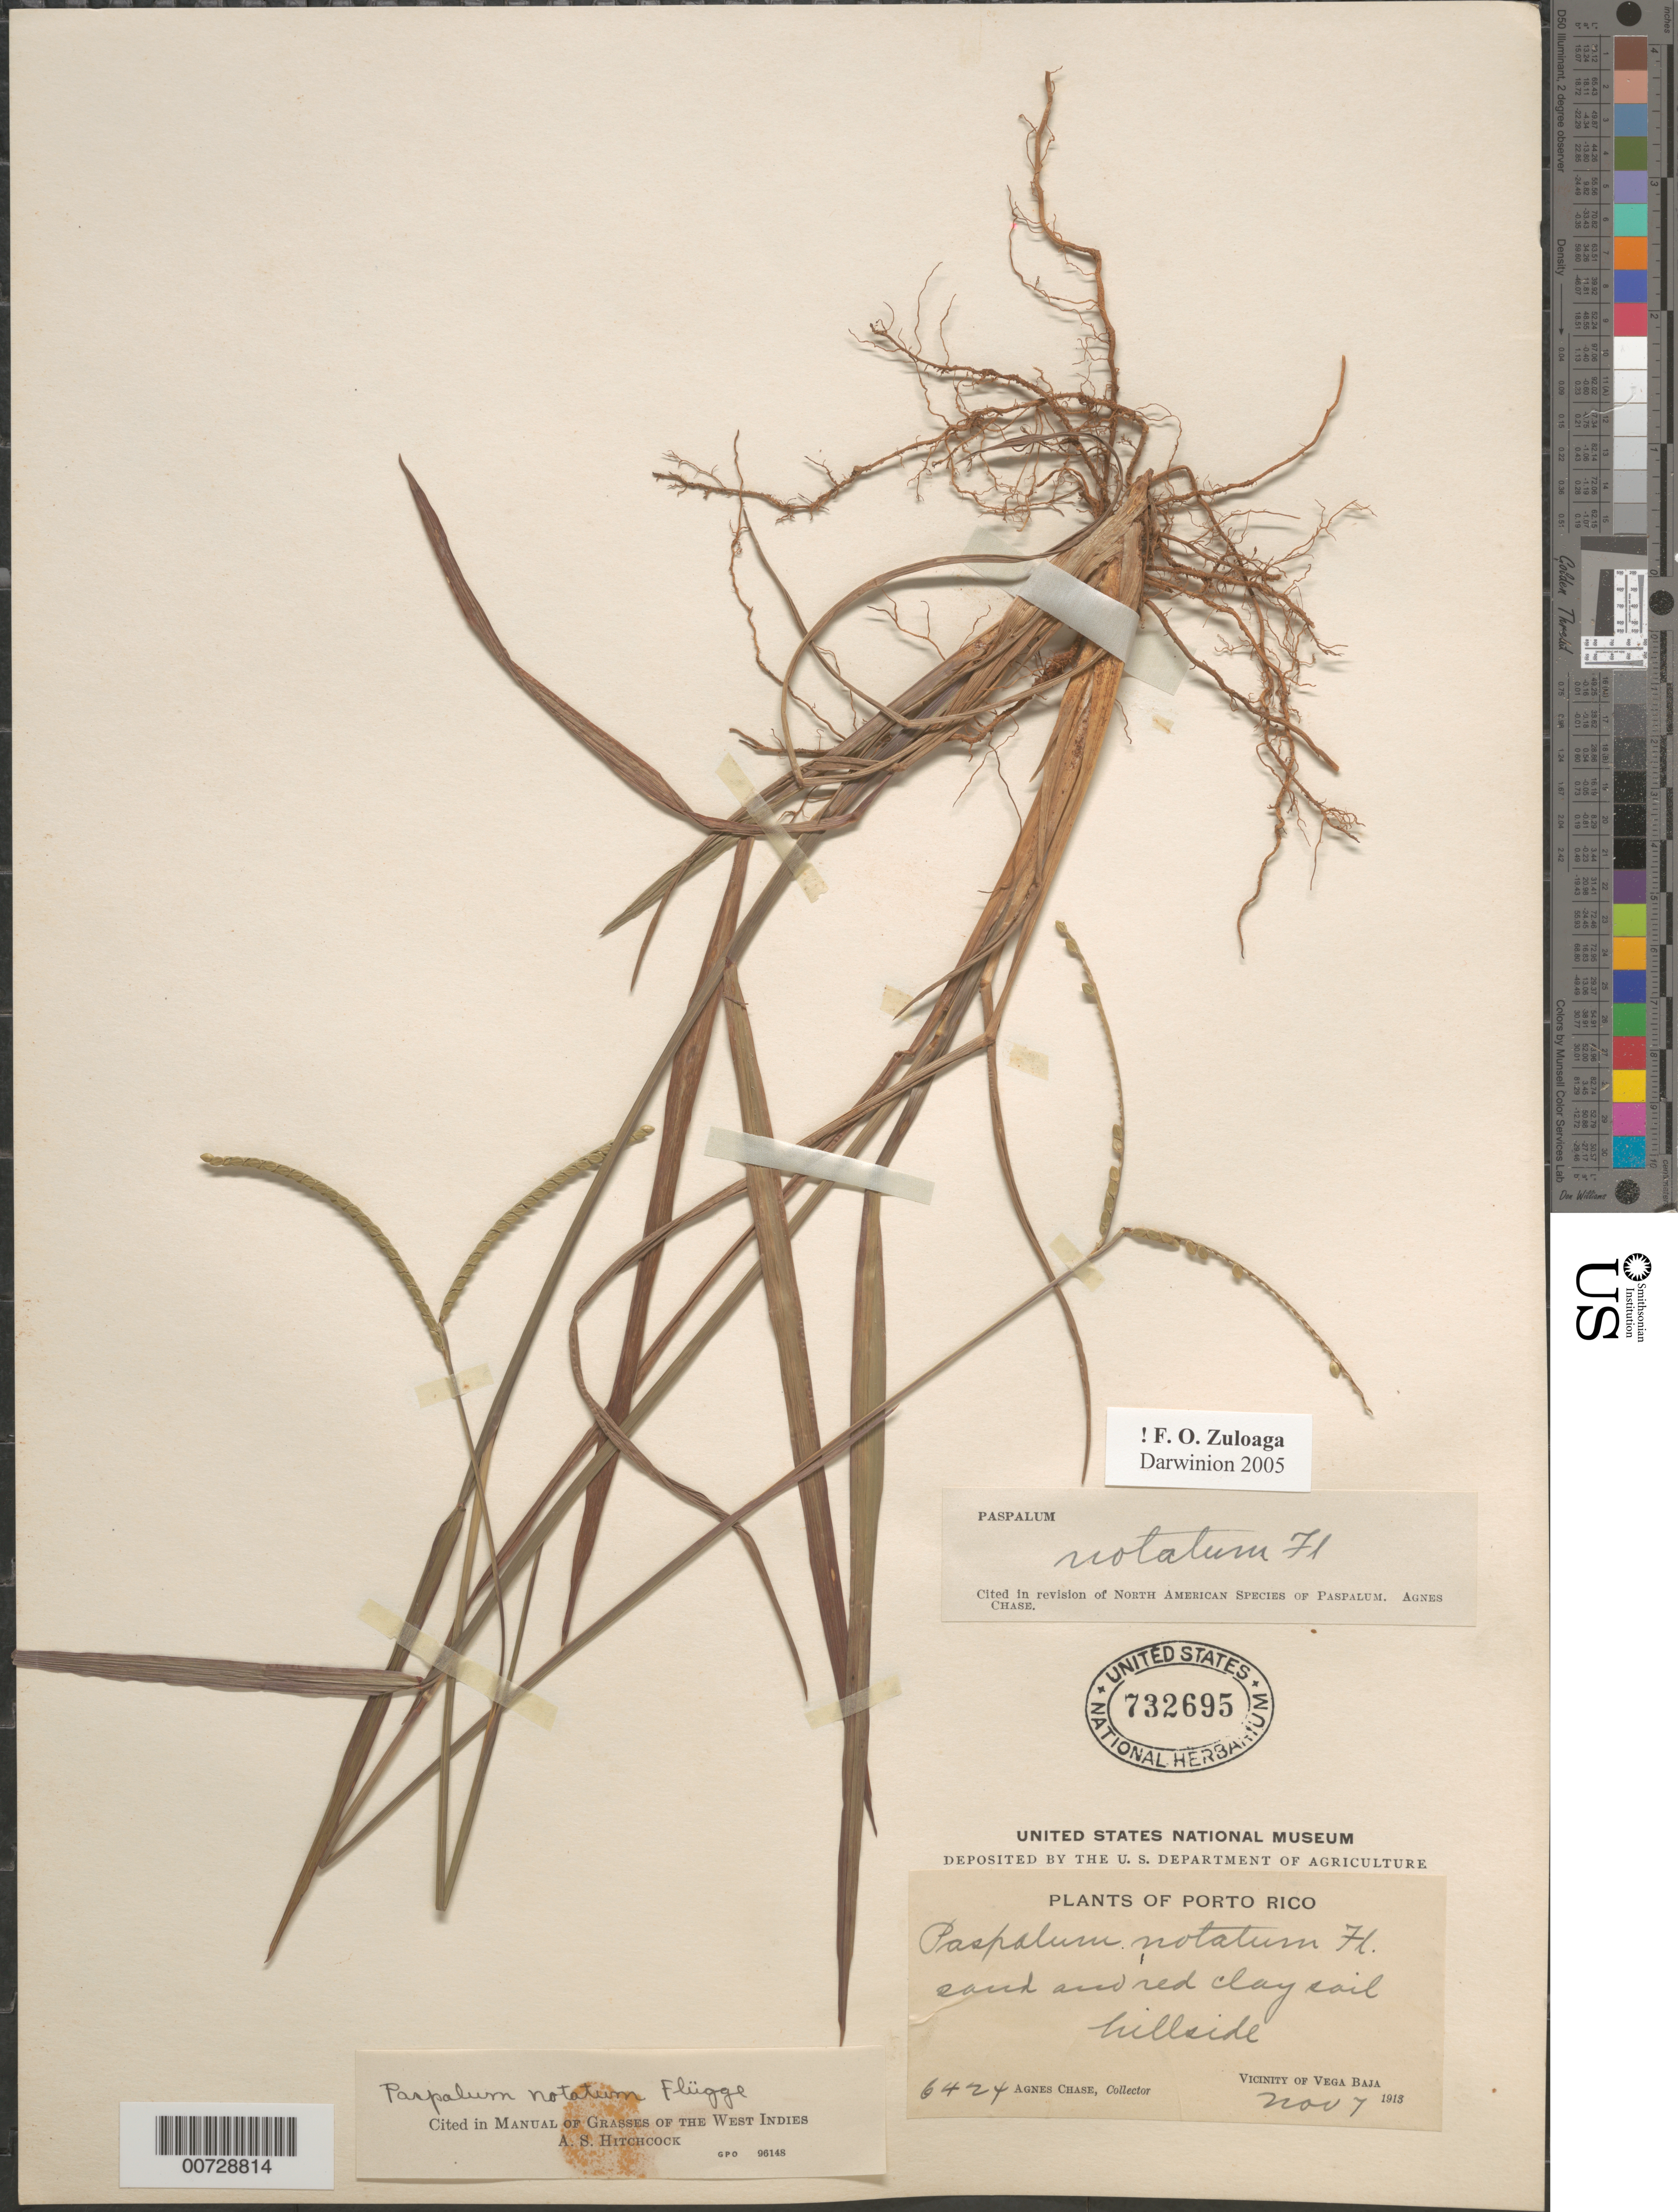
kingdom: Plantae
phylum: Tracheophyta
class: Liliopsida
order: Poales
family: Poaceae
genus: Paspalum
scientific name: Paspalum notatum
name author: Flüggé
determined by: Hitchcock, Albert S.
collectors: A. Chase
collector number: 6424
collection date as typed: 07 Nov 1913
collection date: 1913-11-07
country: Puerto Rico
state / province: Vega Baja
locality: Vega Baja, Vic of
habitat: Sand dunes, red clay arrid hillsides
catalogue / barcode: US 732695